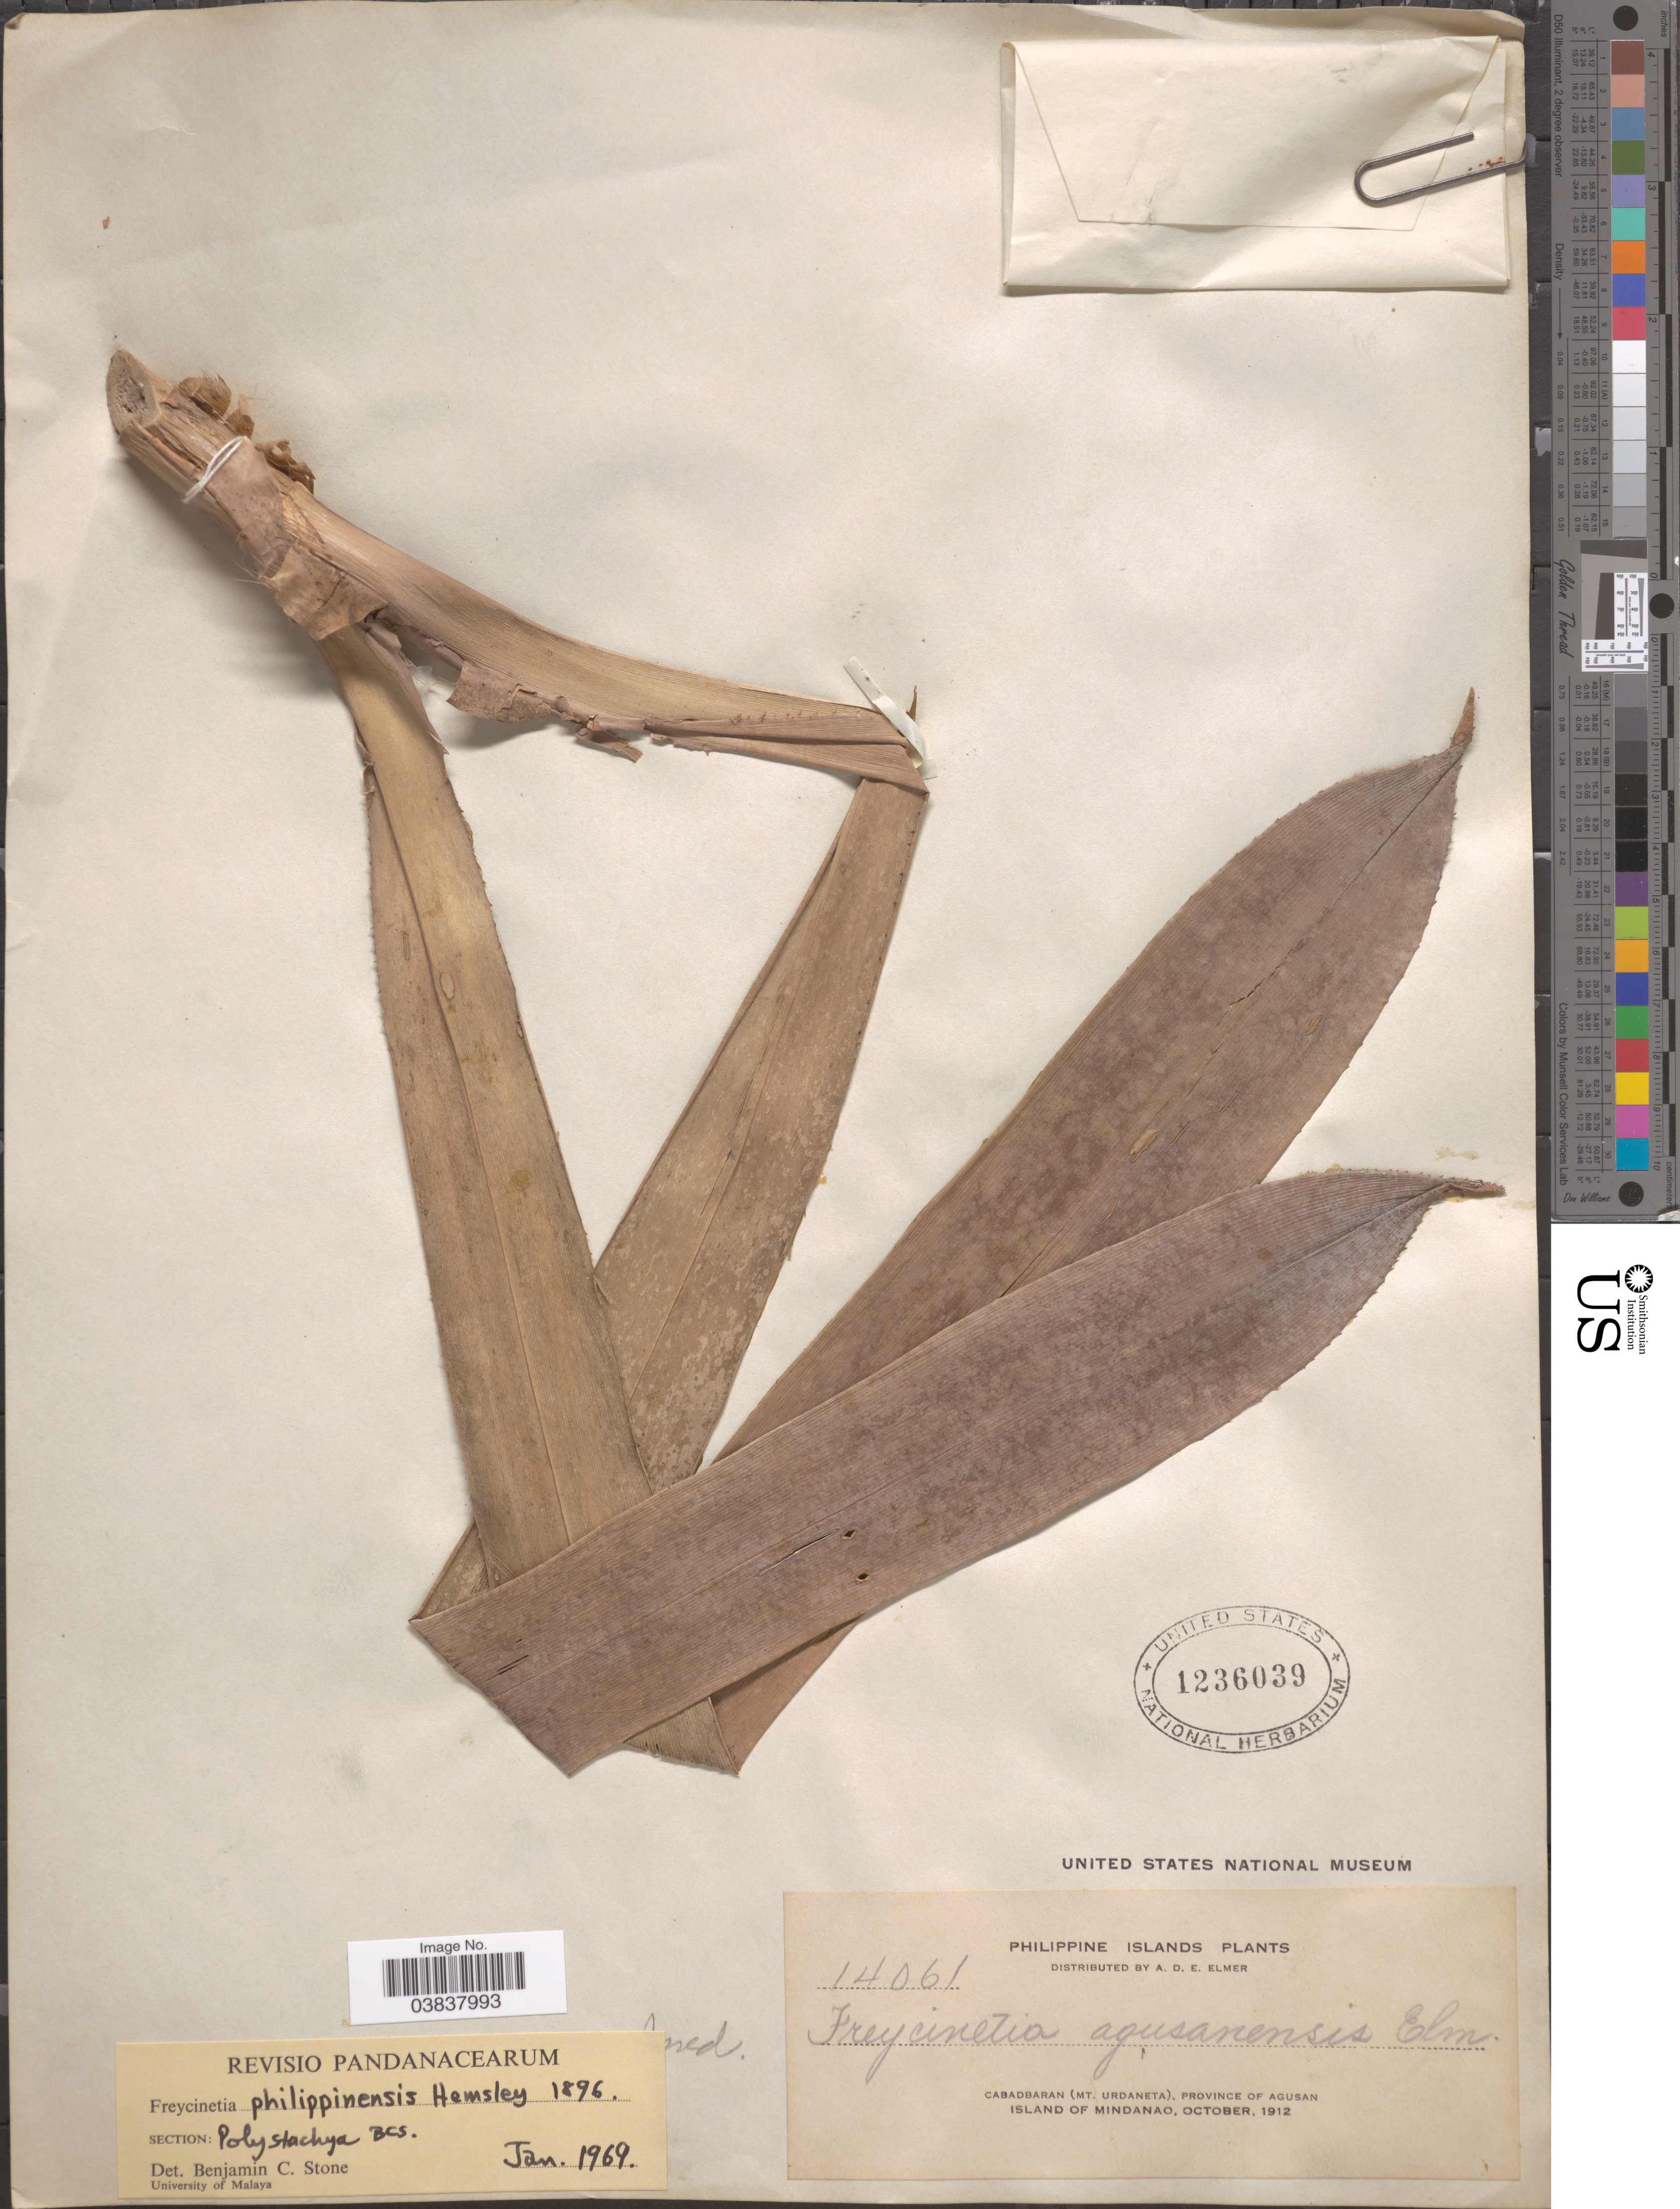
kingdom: Plantae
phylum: Tracheophyta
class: Liliopsida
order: Pandanales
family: Pandanaceae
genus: Freycinetia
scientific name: Freycinetia philippinensis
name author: Hemsl.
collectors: A. D. E. Elmer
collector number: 14061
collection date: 1912-10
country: Philippines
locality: Cabadbaran (Mt. Urdaneta), Province of Agusan, Island of Mindanao.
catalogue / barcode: US 1236039